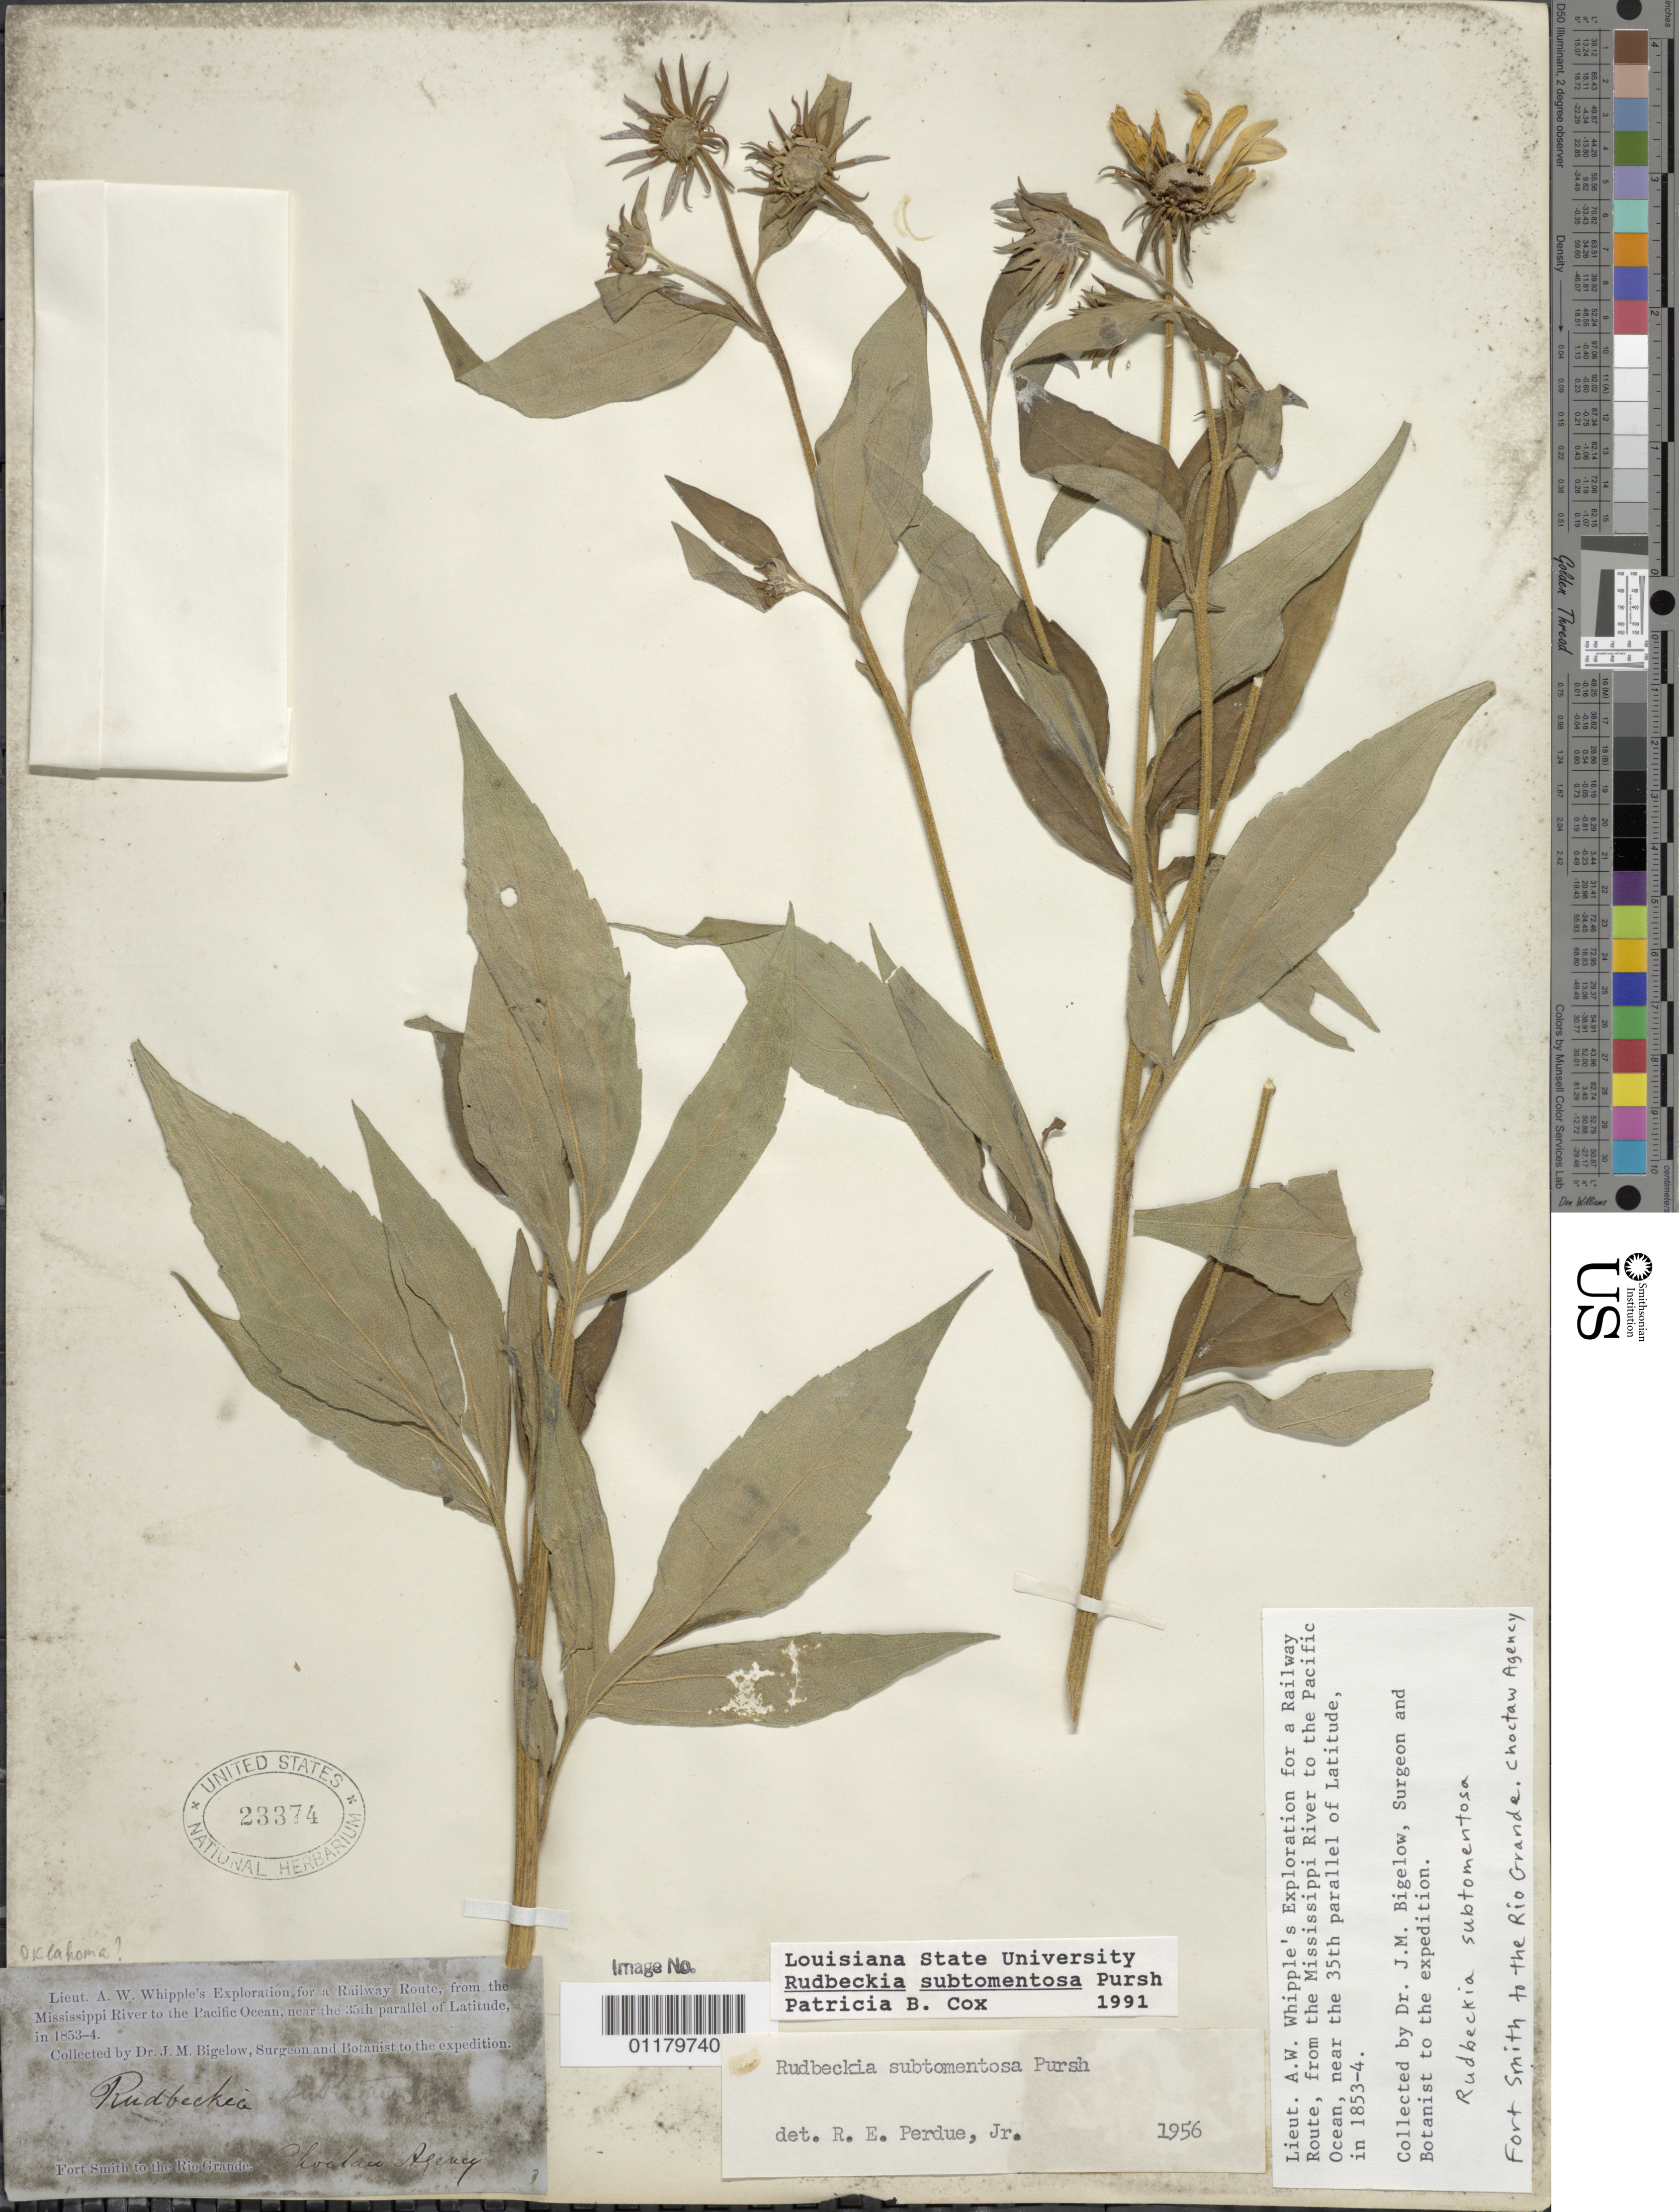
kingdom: Plantae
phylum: Tracheophyta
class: Magnoliopsida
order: Asterales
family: Asteraceae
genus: Rudbeckia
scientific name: Rudbeckia subtomentosa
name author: Pursh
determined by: Cox, P. B.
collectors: J. M. Bigelow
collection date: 1853/1854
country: United States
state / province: Oklahoma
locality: Choctaw Agency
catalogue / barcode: US 23374